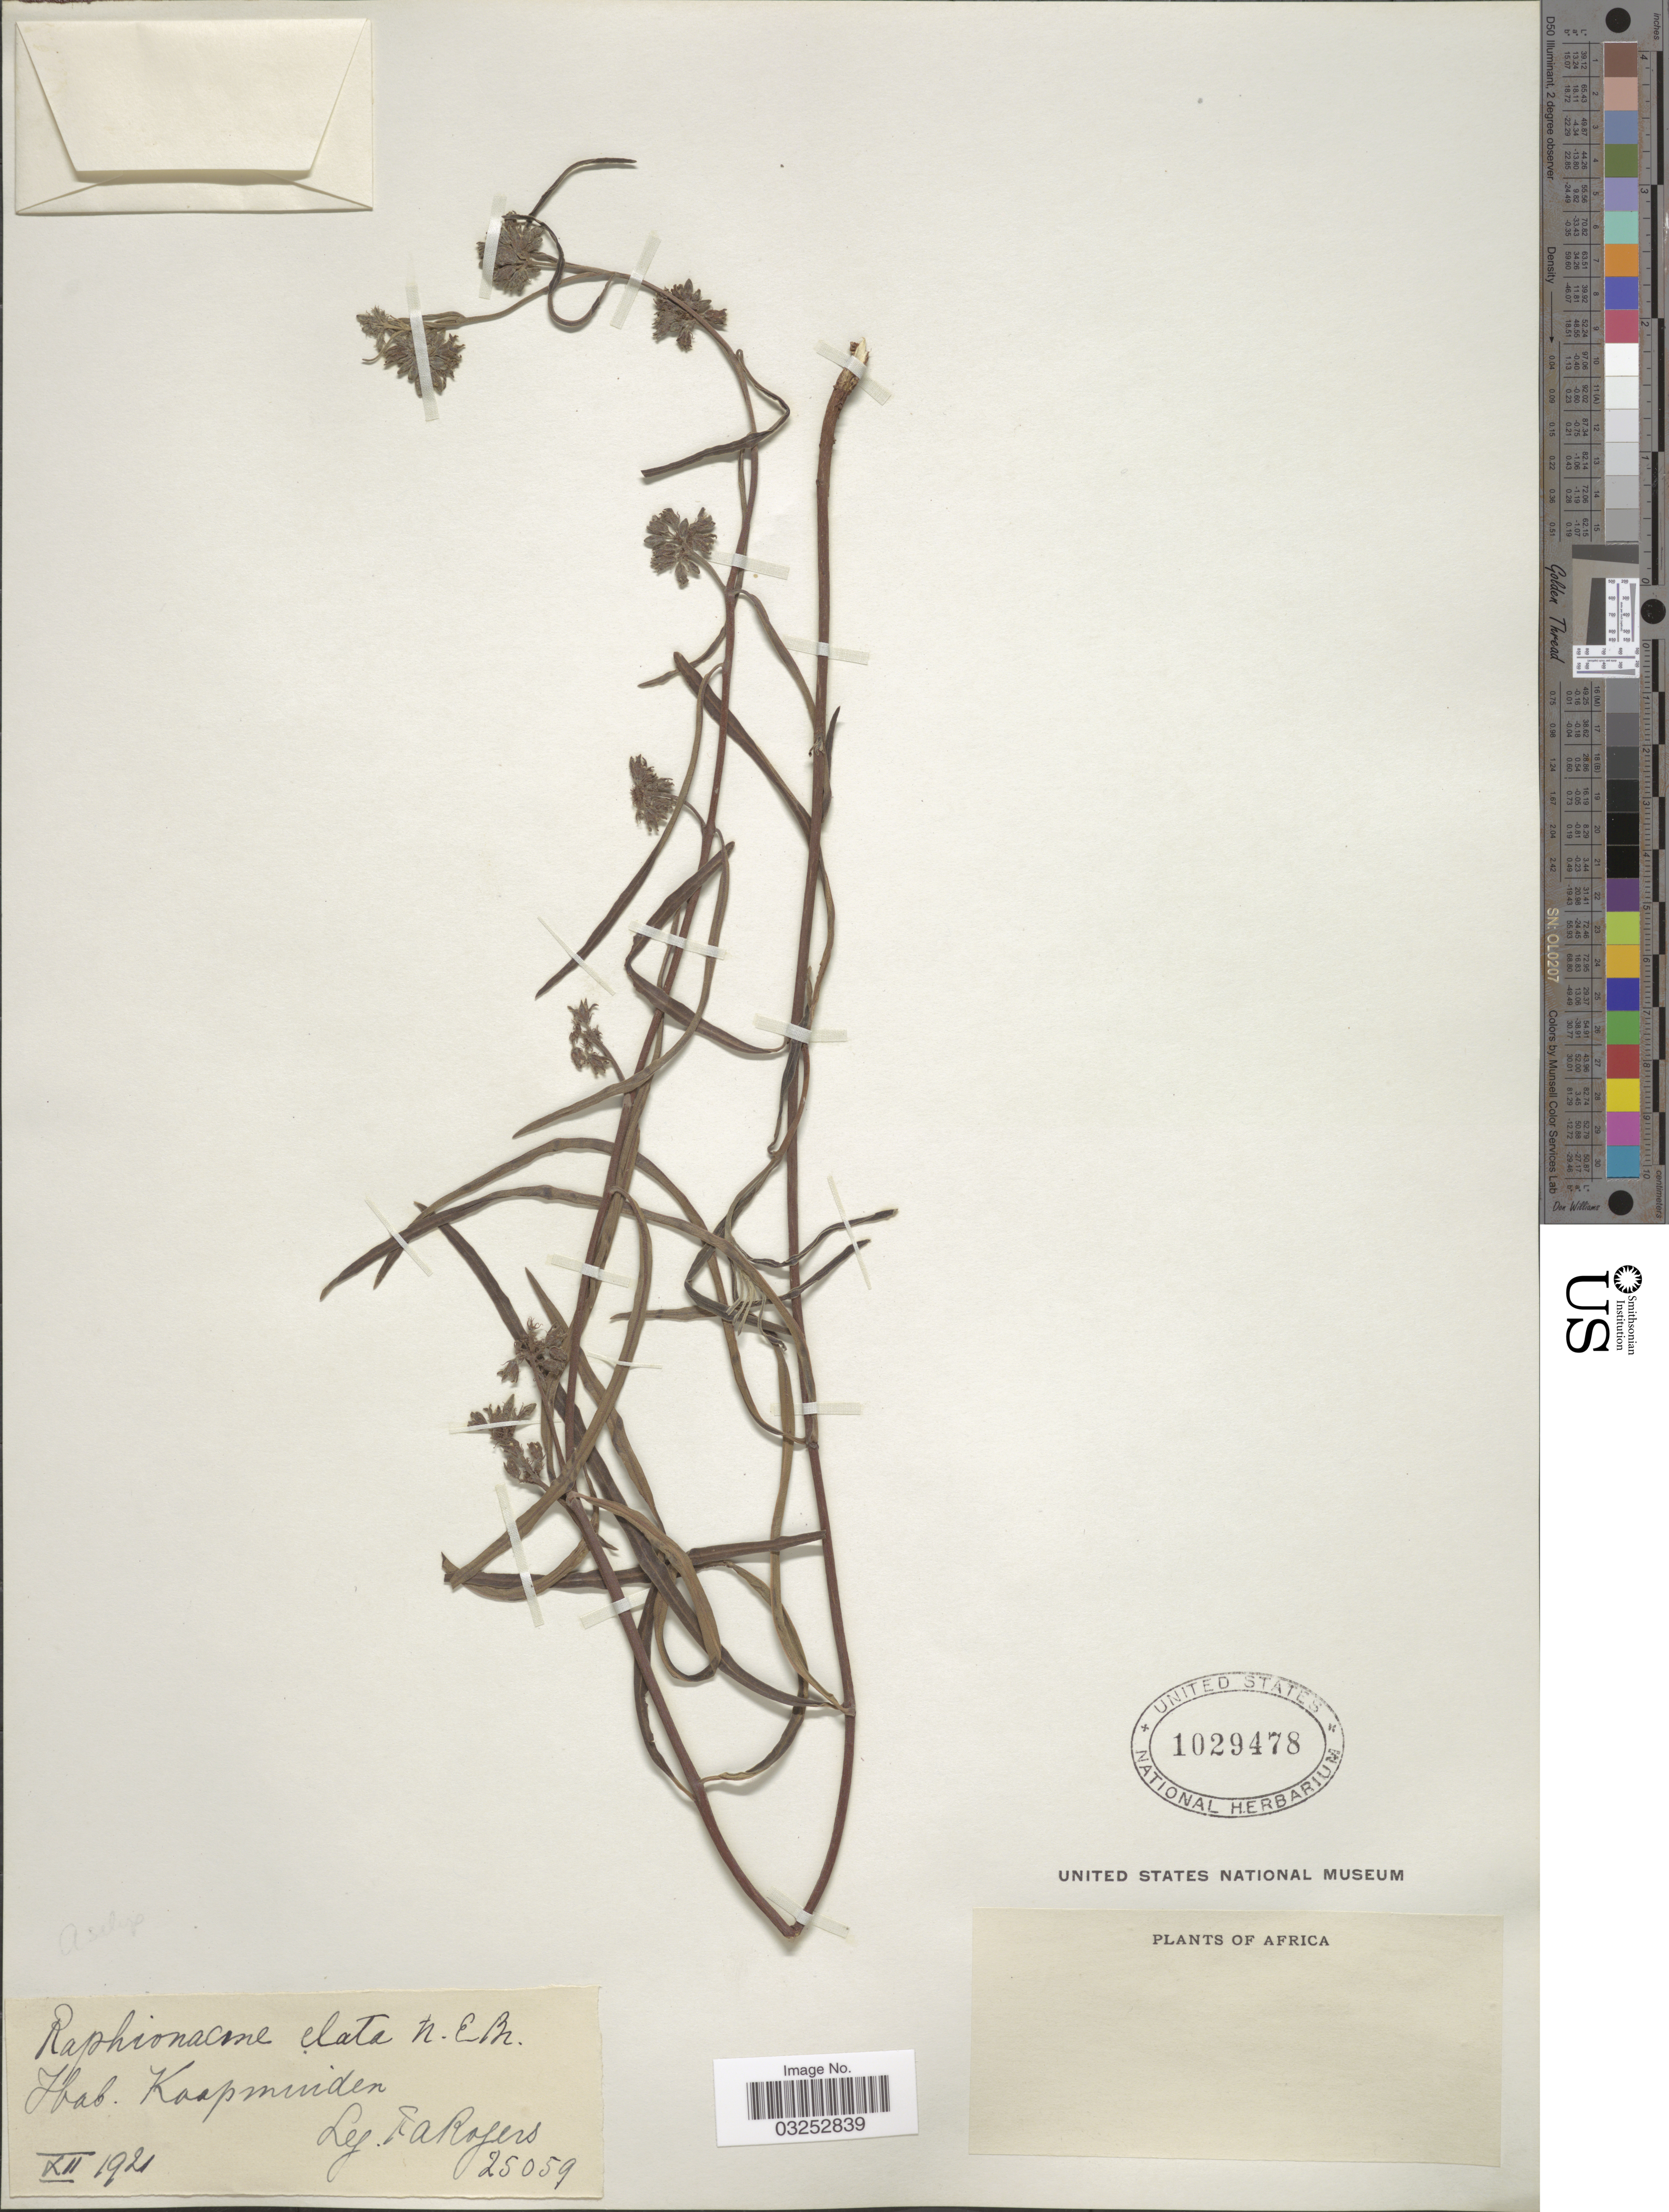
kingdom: Plantae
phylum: Tracheophyta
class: Magnoliopsida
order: Gentianales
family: Apocynaceae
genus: Raphionacme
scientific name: Raphionacme elata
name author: N.E. Br.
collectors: F. A. Rogers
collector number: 25059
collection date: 1921-12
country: South Africa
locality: Kaapmuiden, Africa.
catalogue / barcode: US 1029478